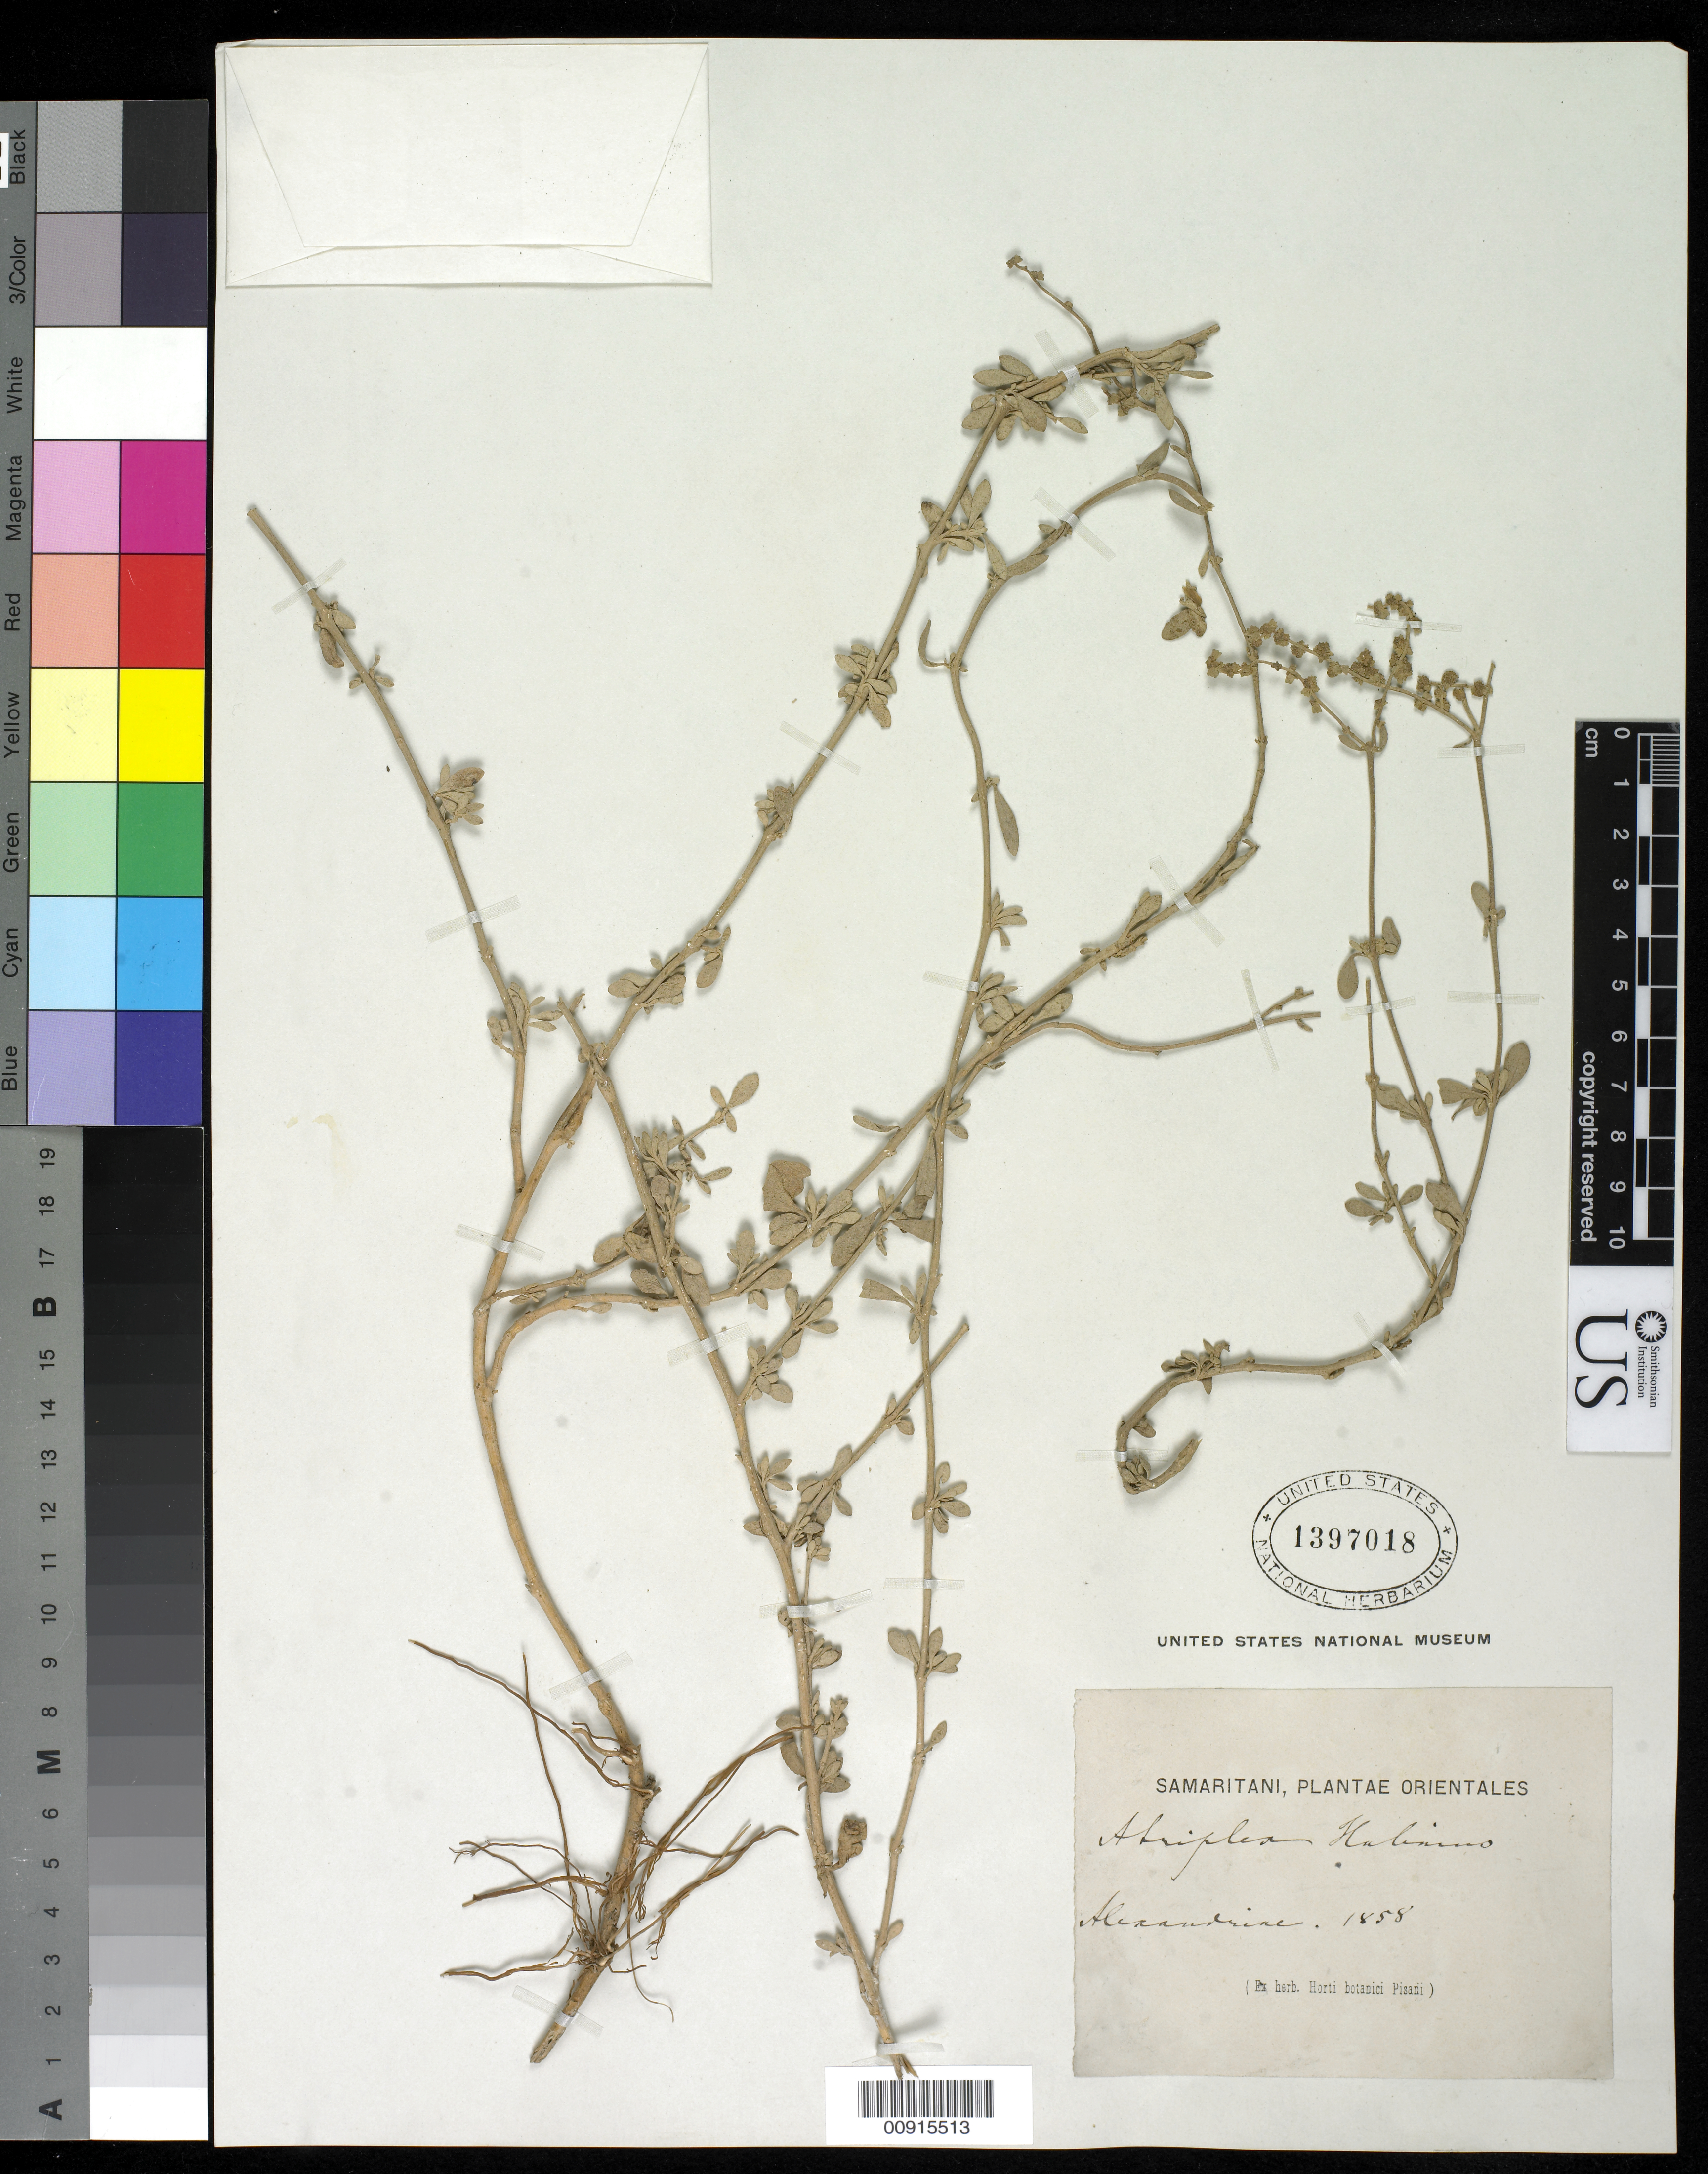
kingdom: Plantae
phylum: Tracheophyta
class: Magnoliopsida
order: Caryophyllales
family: Amaranthaceae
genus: Atriplex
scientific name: Atriplex halimus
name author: L.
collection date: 1858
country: Greece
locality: Alexadria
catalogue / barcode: US 1397018